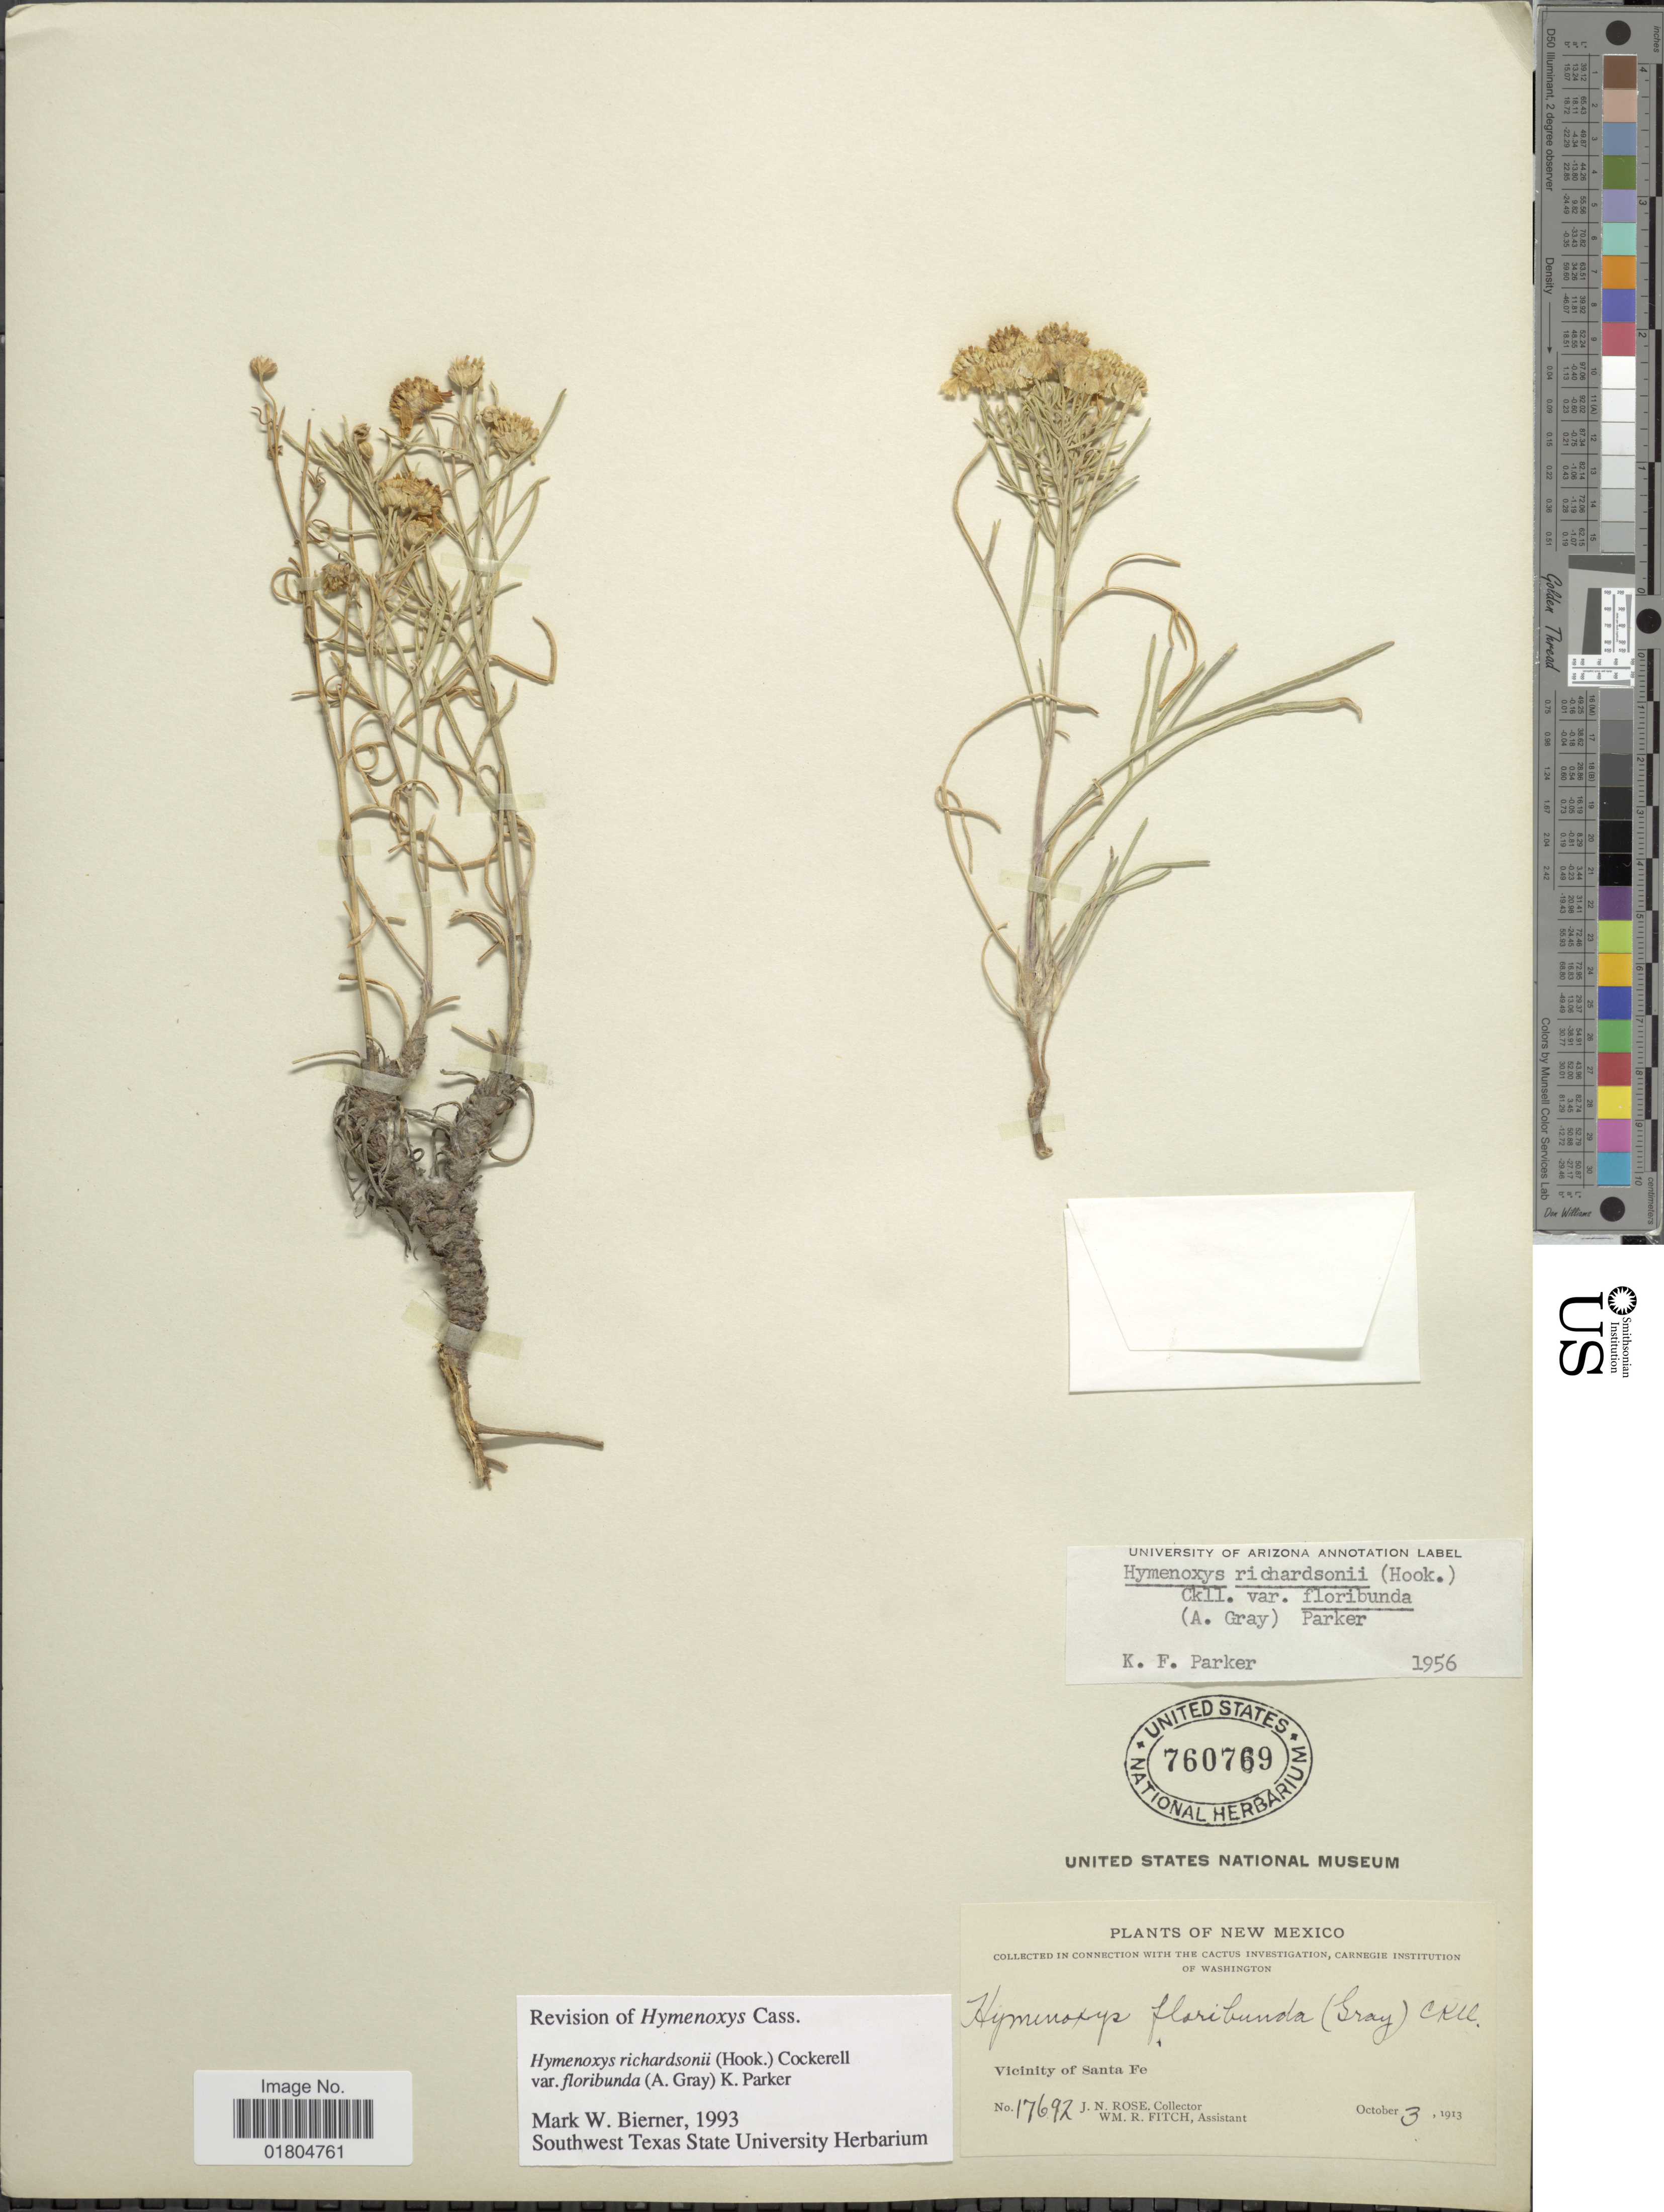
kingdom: Plantae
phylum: Tracheophyta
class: Magnoliopsida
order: Asterales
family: Asteraceae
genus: Hymenoxys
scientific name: Hymenoxys richardsonii var. floribunda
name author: (A. Gray) K.F. Parker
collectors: J. N. Rose & W. R. Fitch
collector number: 17692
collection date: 1913-10-03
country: United States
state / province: New Mexico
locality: Vicinity of Santa Fe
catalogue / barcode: US 760769